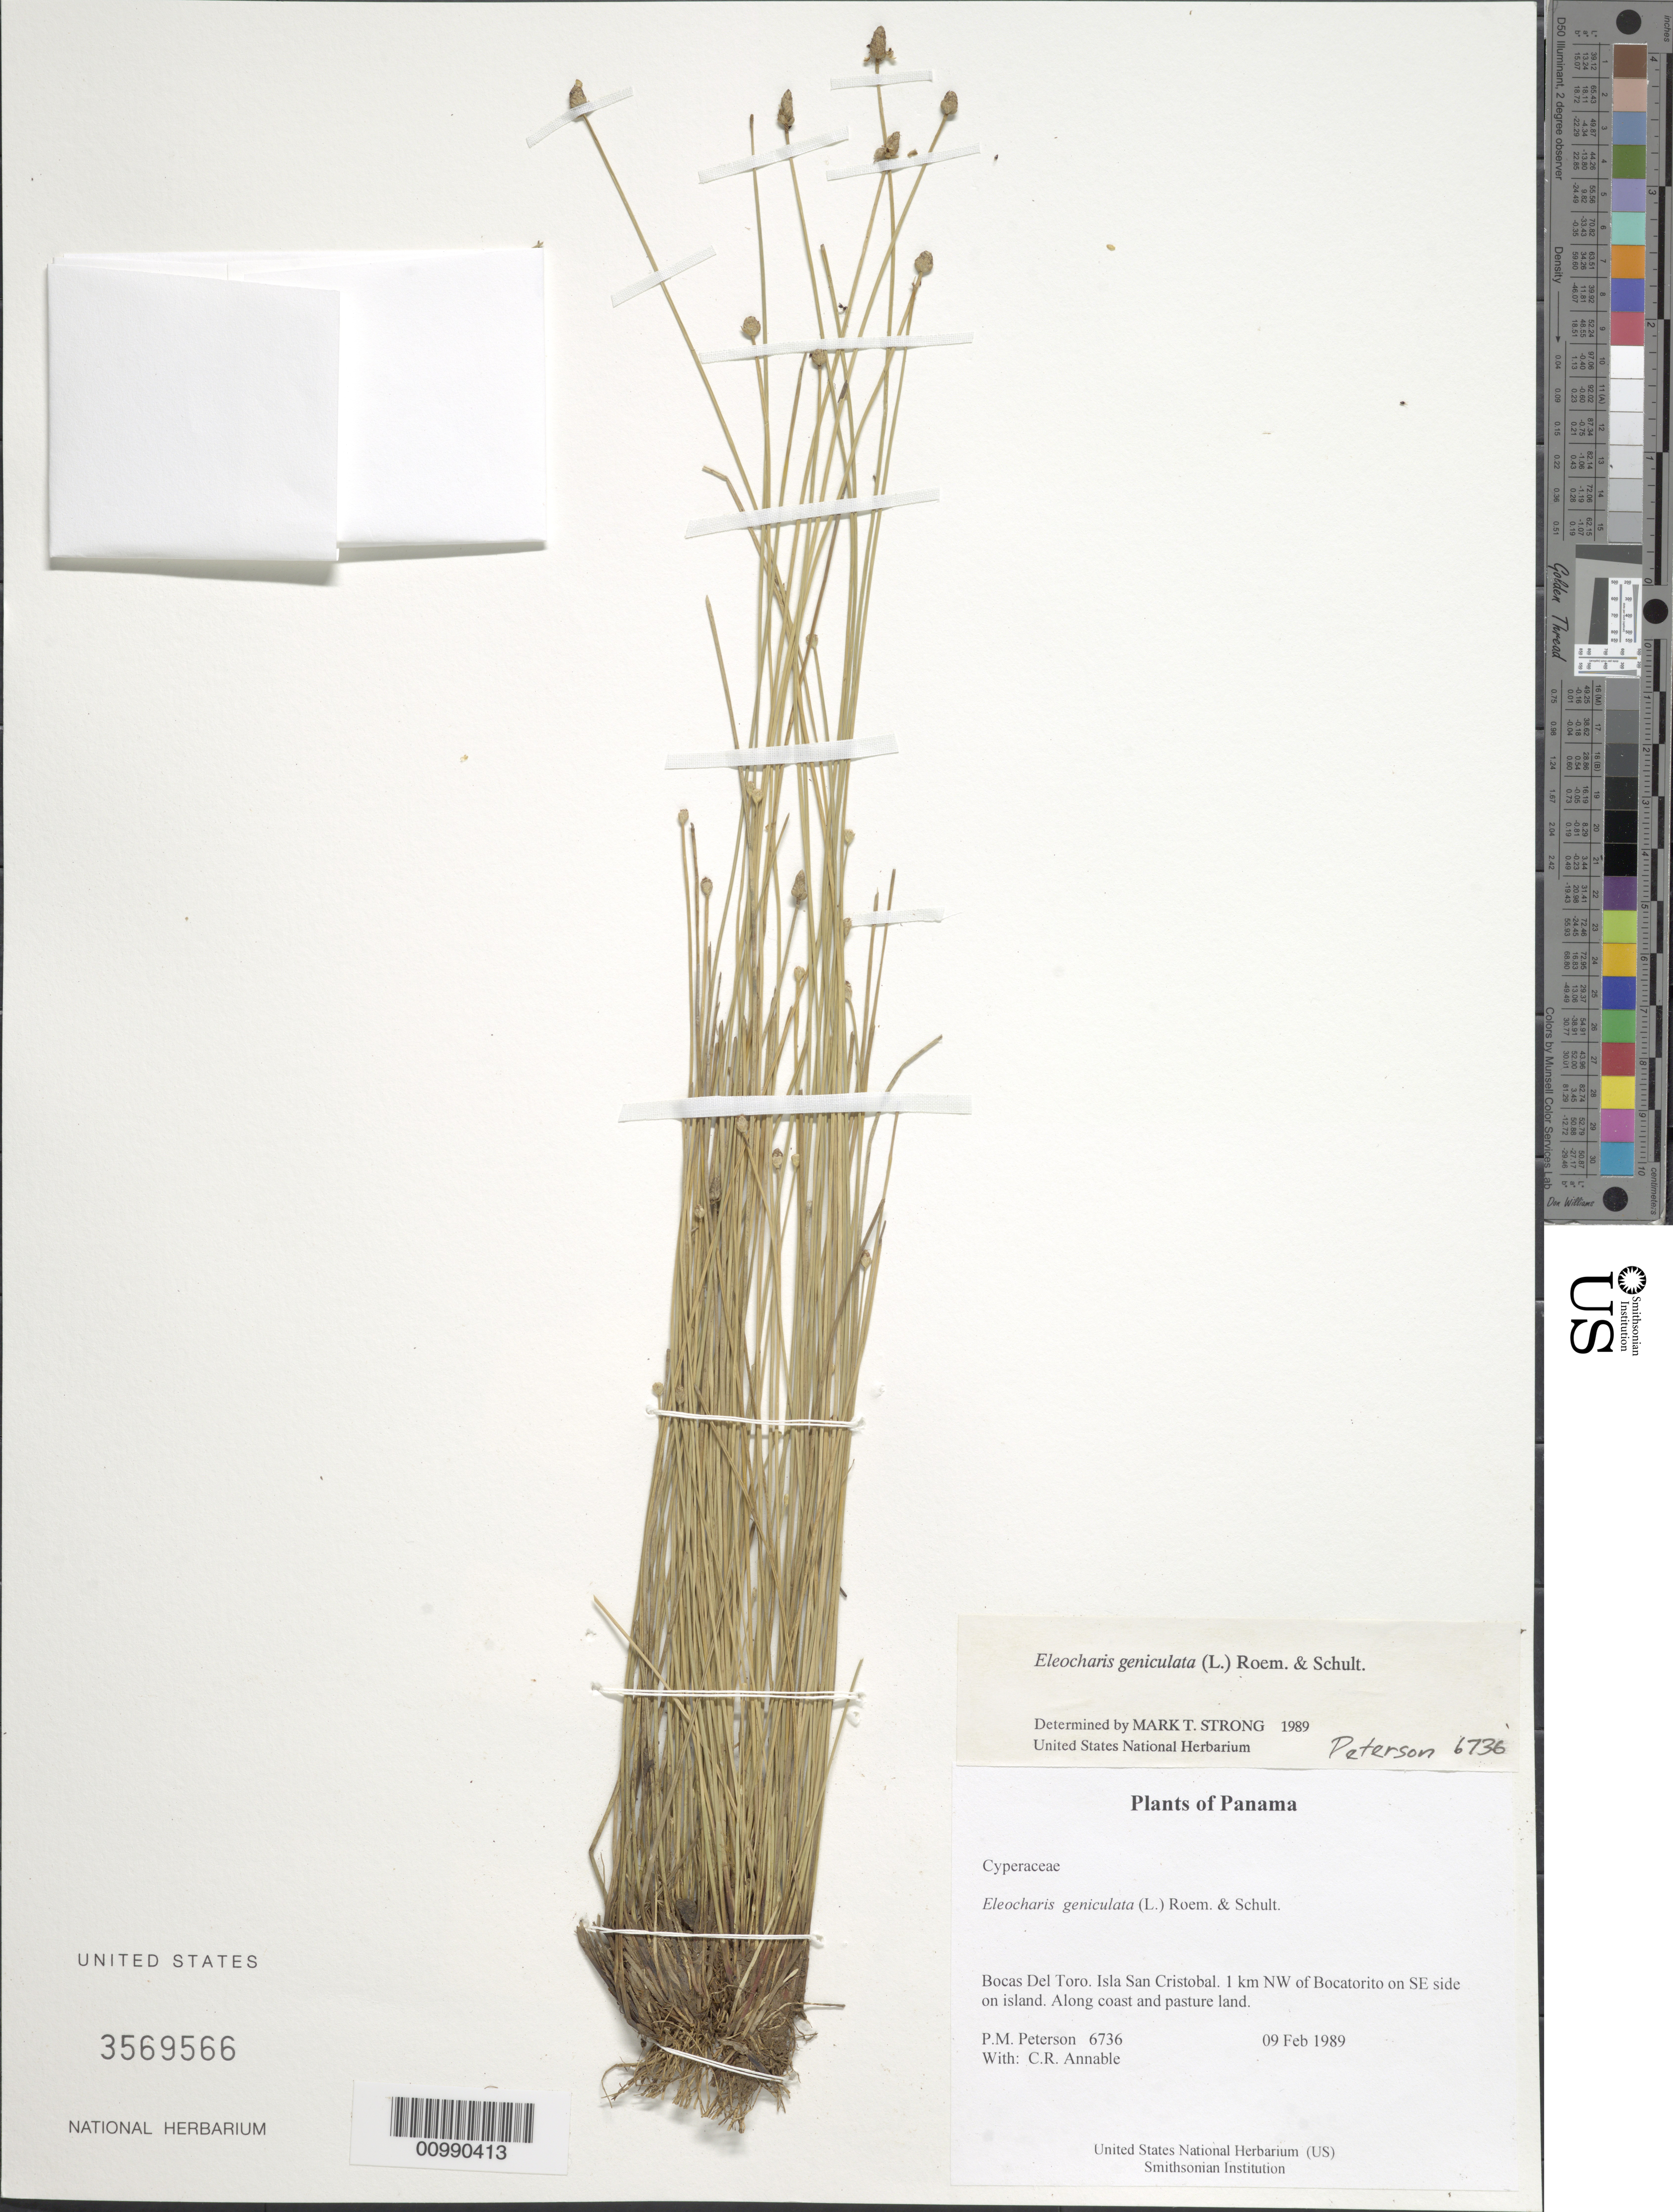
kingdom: Plantae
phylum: Tracheophyta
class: Liliopsida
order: Poales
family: Cyperaceae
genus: Eleocharis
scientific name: Eleocharis geniculata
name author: (L.) Roem. & Schult.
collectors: P. M. Peterson & C. R. Annable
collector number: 06736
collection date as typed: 09 Feb 1989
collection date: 1989-02-09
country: Panama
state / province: Bocas del Toro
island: San Cristobal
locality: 1 km NW of Bocatorito on SE side on island.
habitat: Along coast and pasture land.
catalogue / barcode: US 3569566